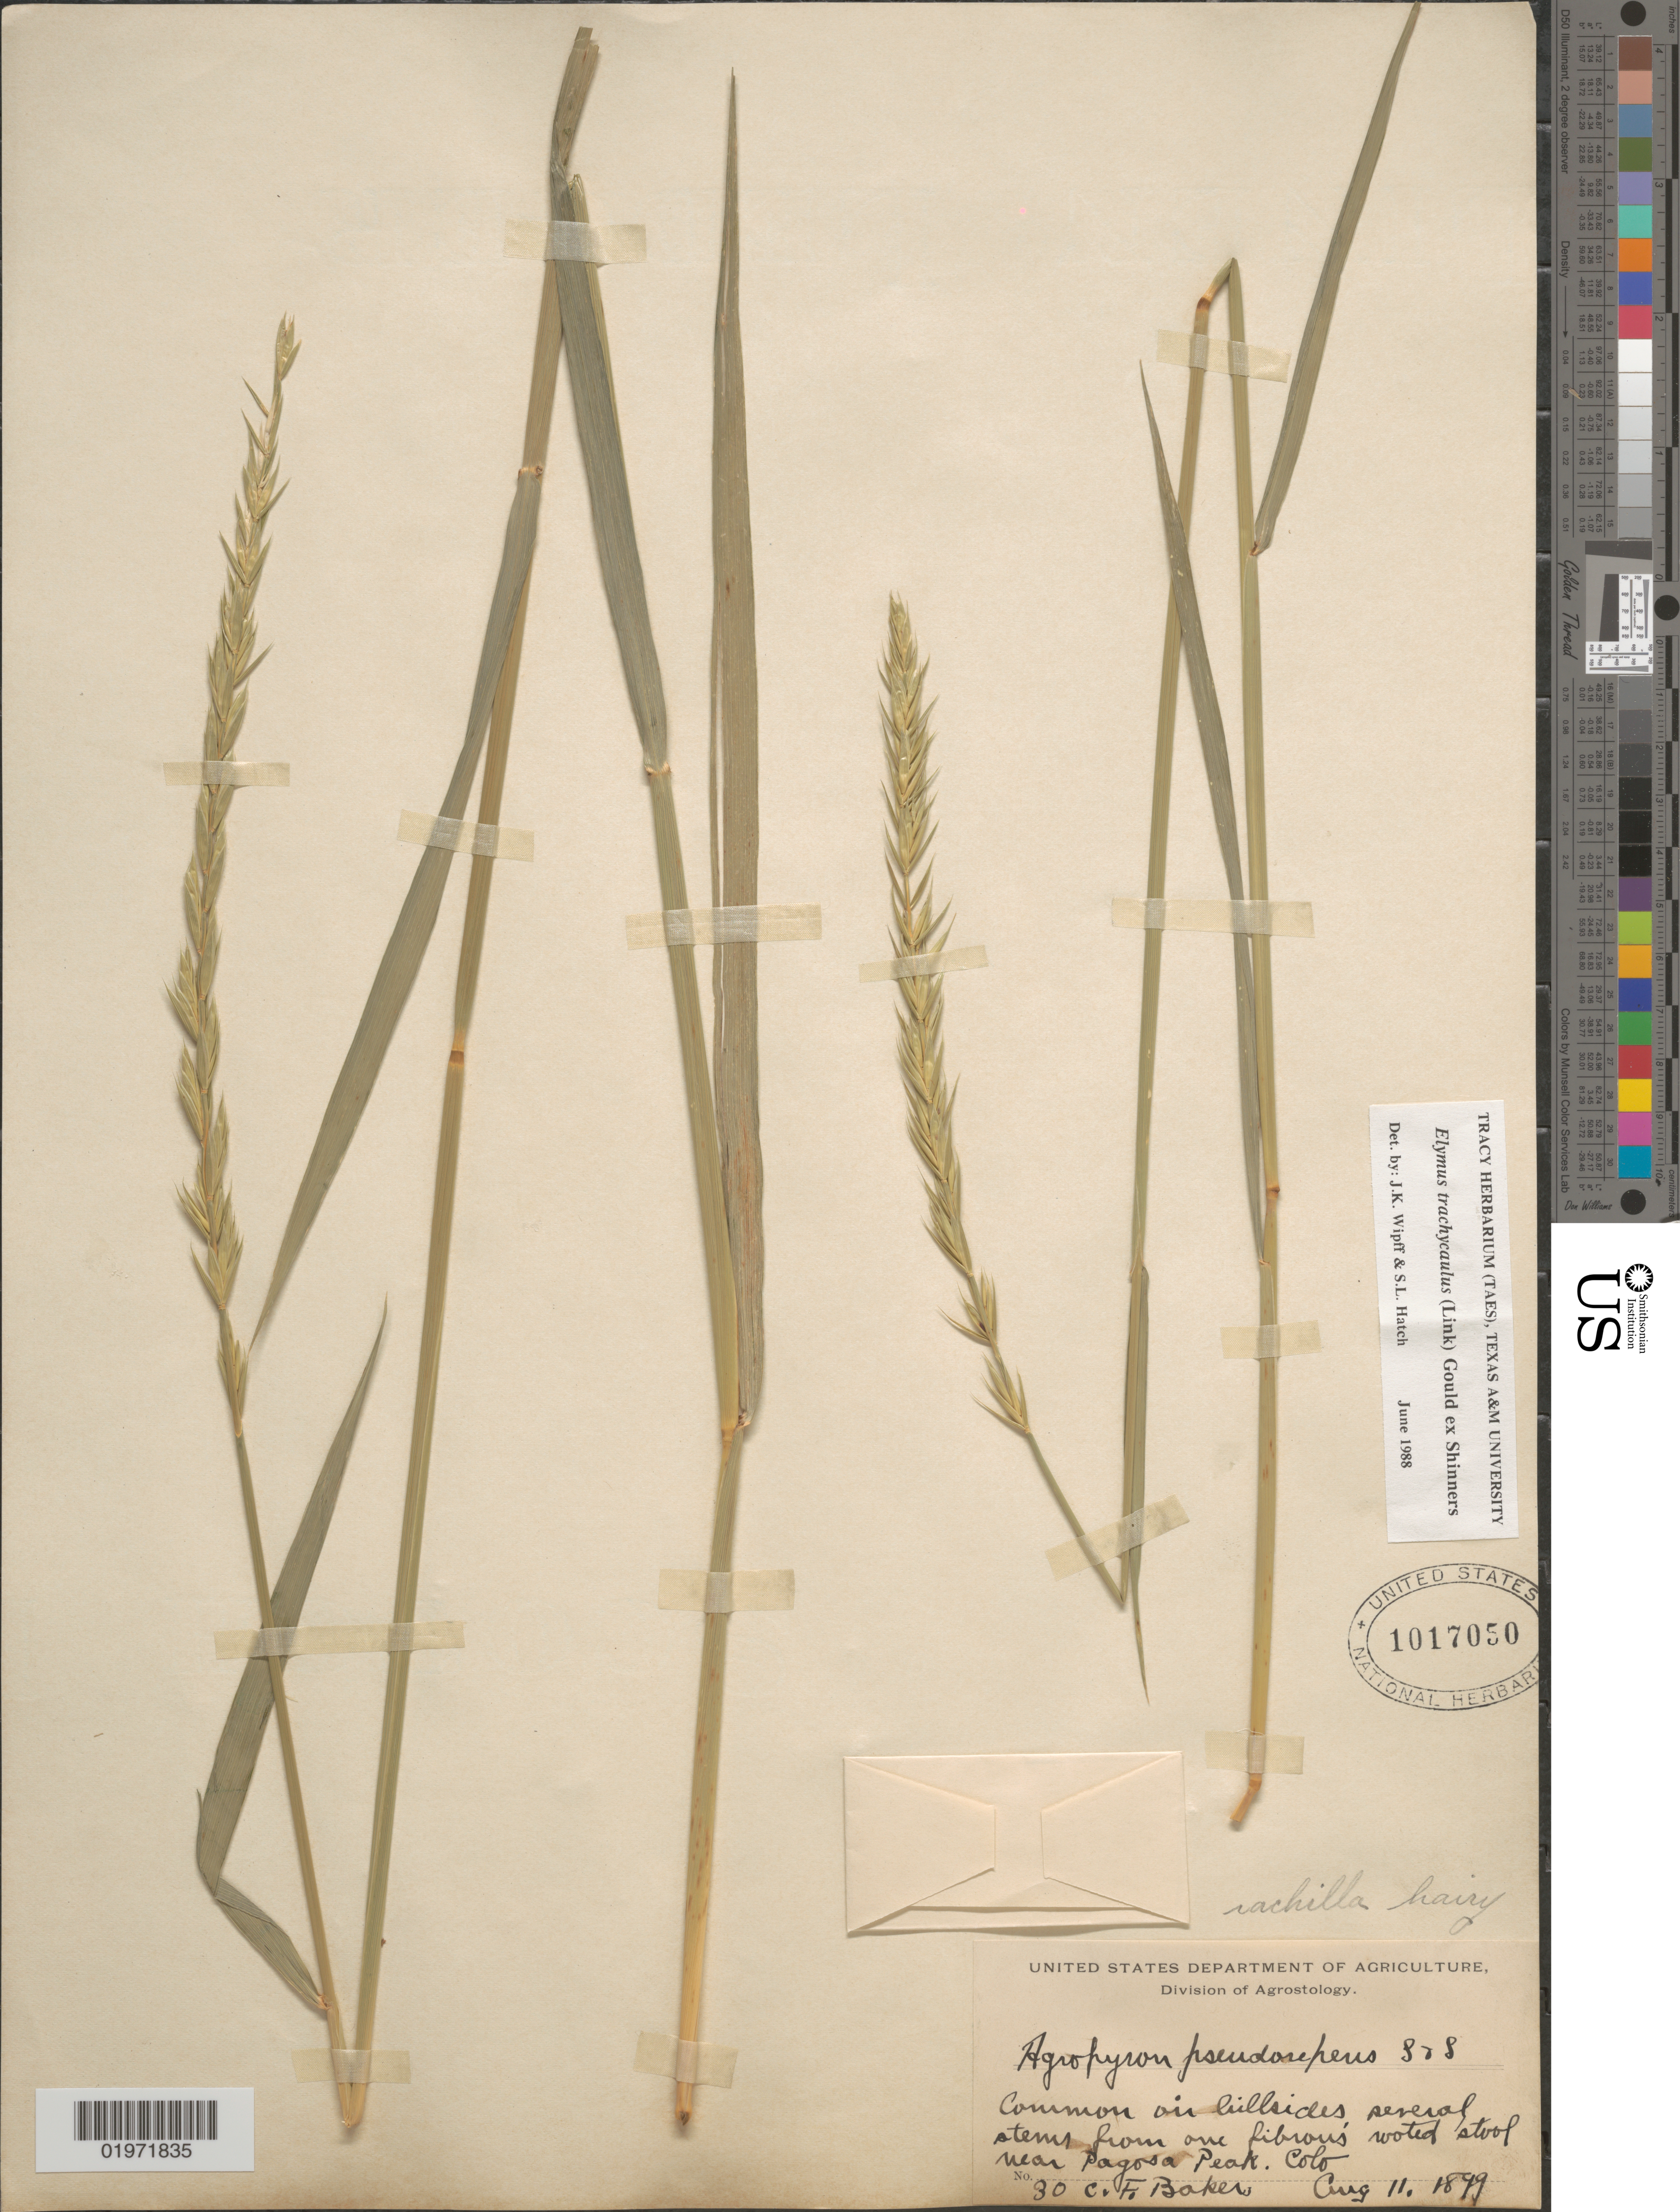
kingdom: Plantae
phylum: Tracheophyta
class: Liliopsida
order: Poales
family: Poaceae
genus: Elymus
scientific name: Elymus trachycaulus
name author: (Link) Gould ex Shinners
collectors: C. F. Baker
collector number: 30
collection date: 1899-08-11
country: United States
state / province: Colorado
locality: Common on hillsides several stems from one fibrous woted stool near Pagosa Peak.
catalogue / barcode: US 1017050